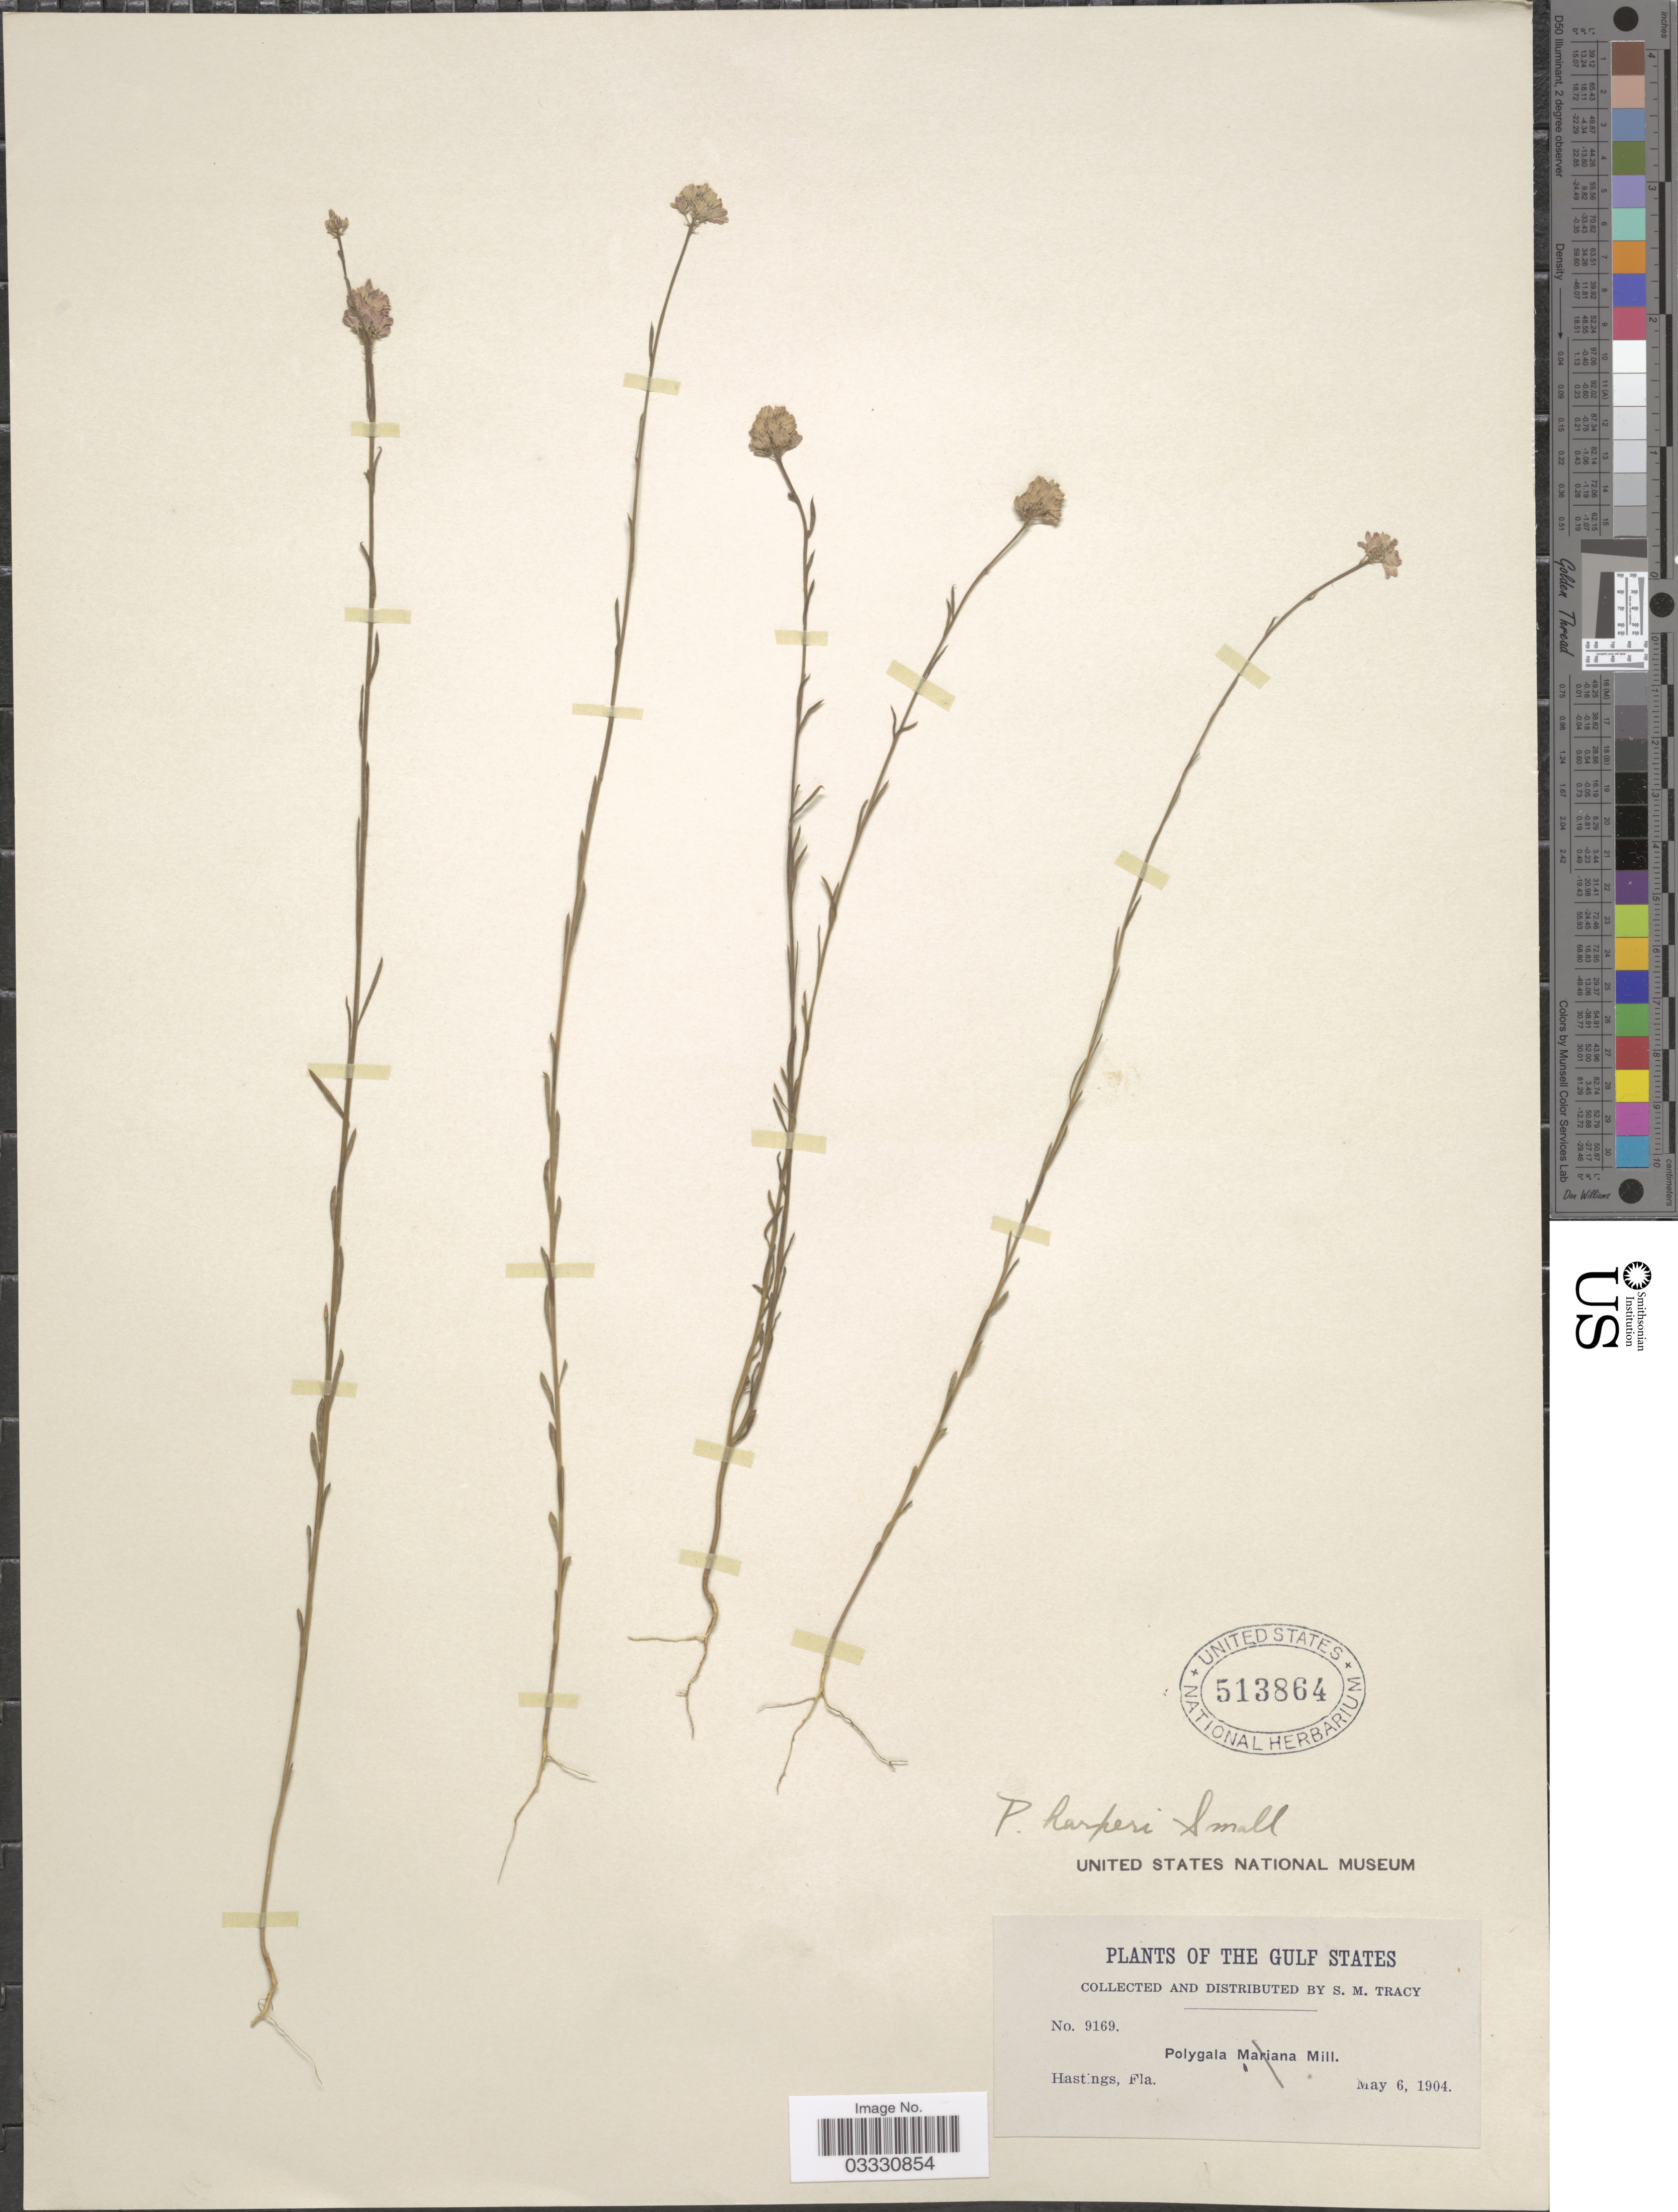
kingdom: Plantae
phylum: Tracheophyta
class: Magnoliopsida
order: Fabales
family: Polygalaceae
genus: Polygala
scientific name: Polygala harperi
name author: Small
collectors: S. M. Tracy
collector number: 9169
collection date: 1904-05-06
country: United States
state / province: Florida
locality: The Gulf States. Hastings, Fla.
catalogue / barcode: US 513864